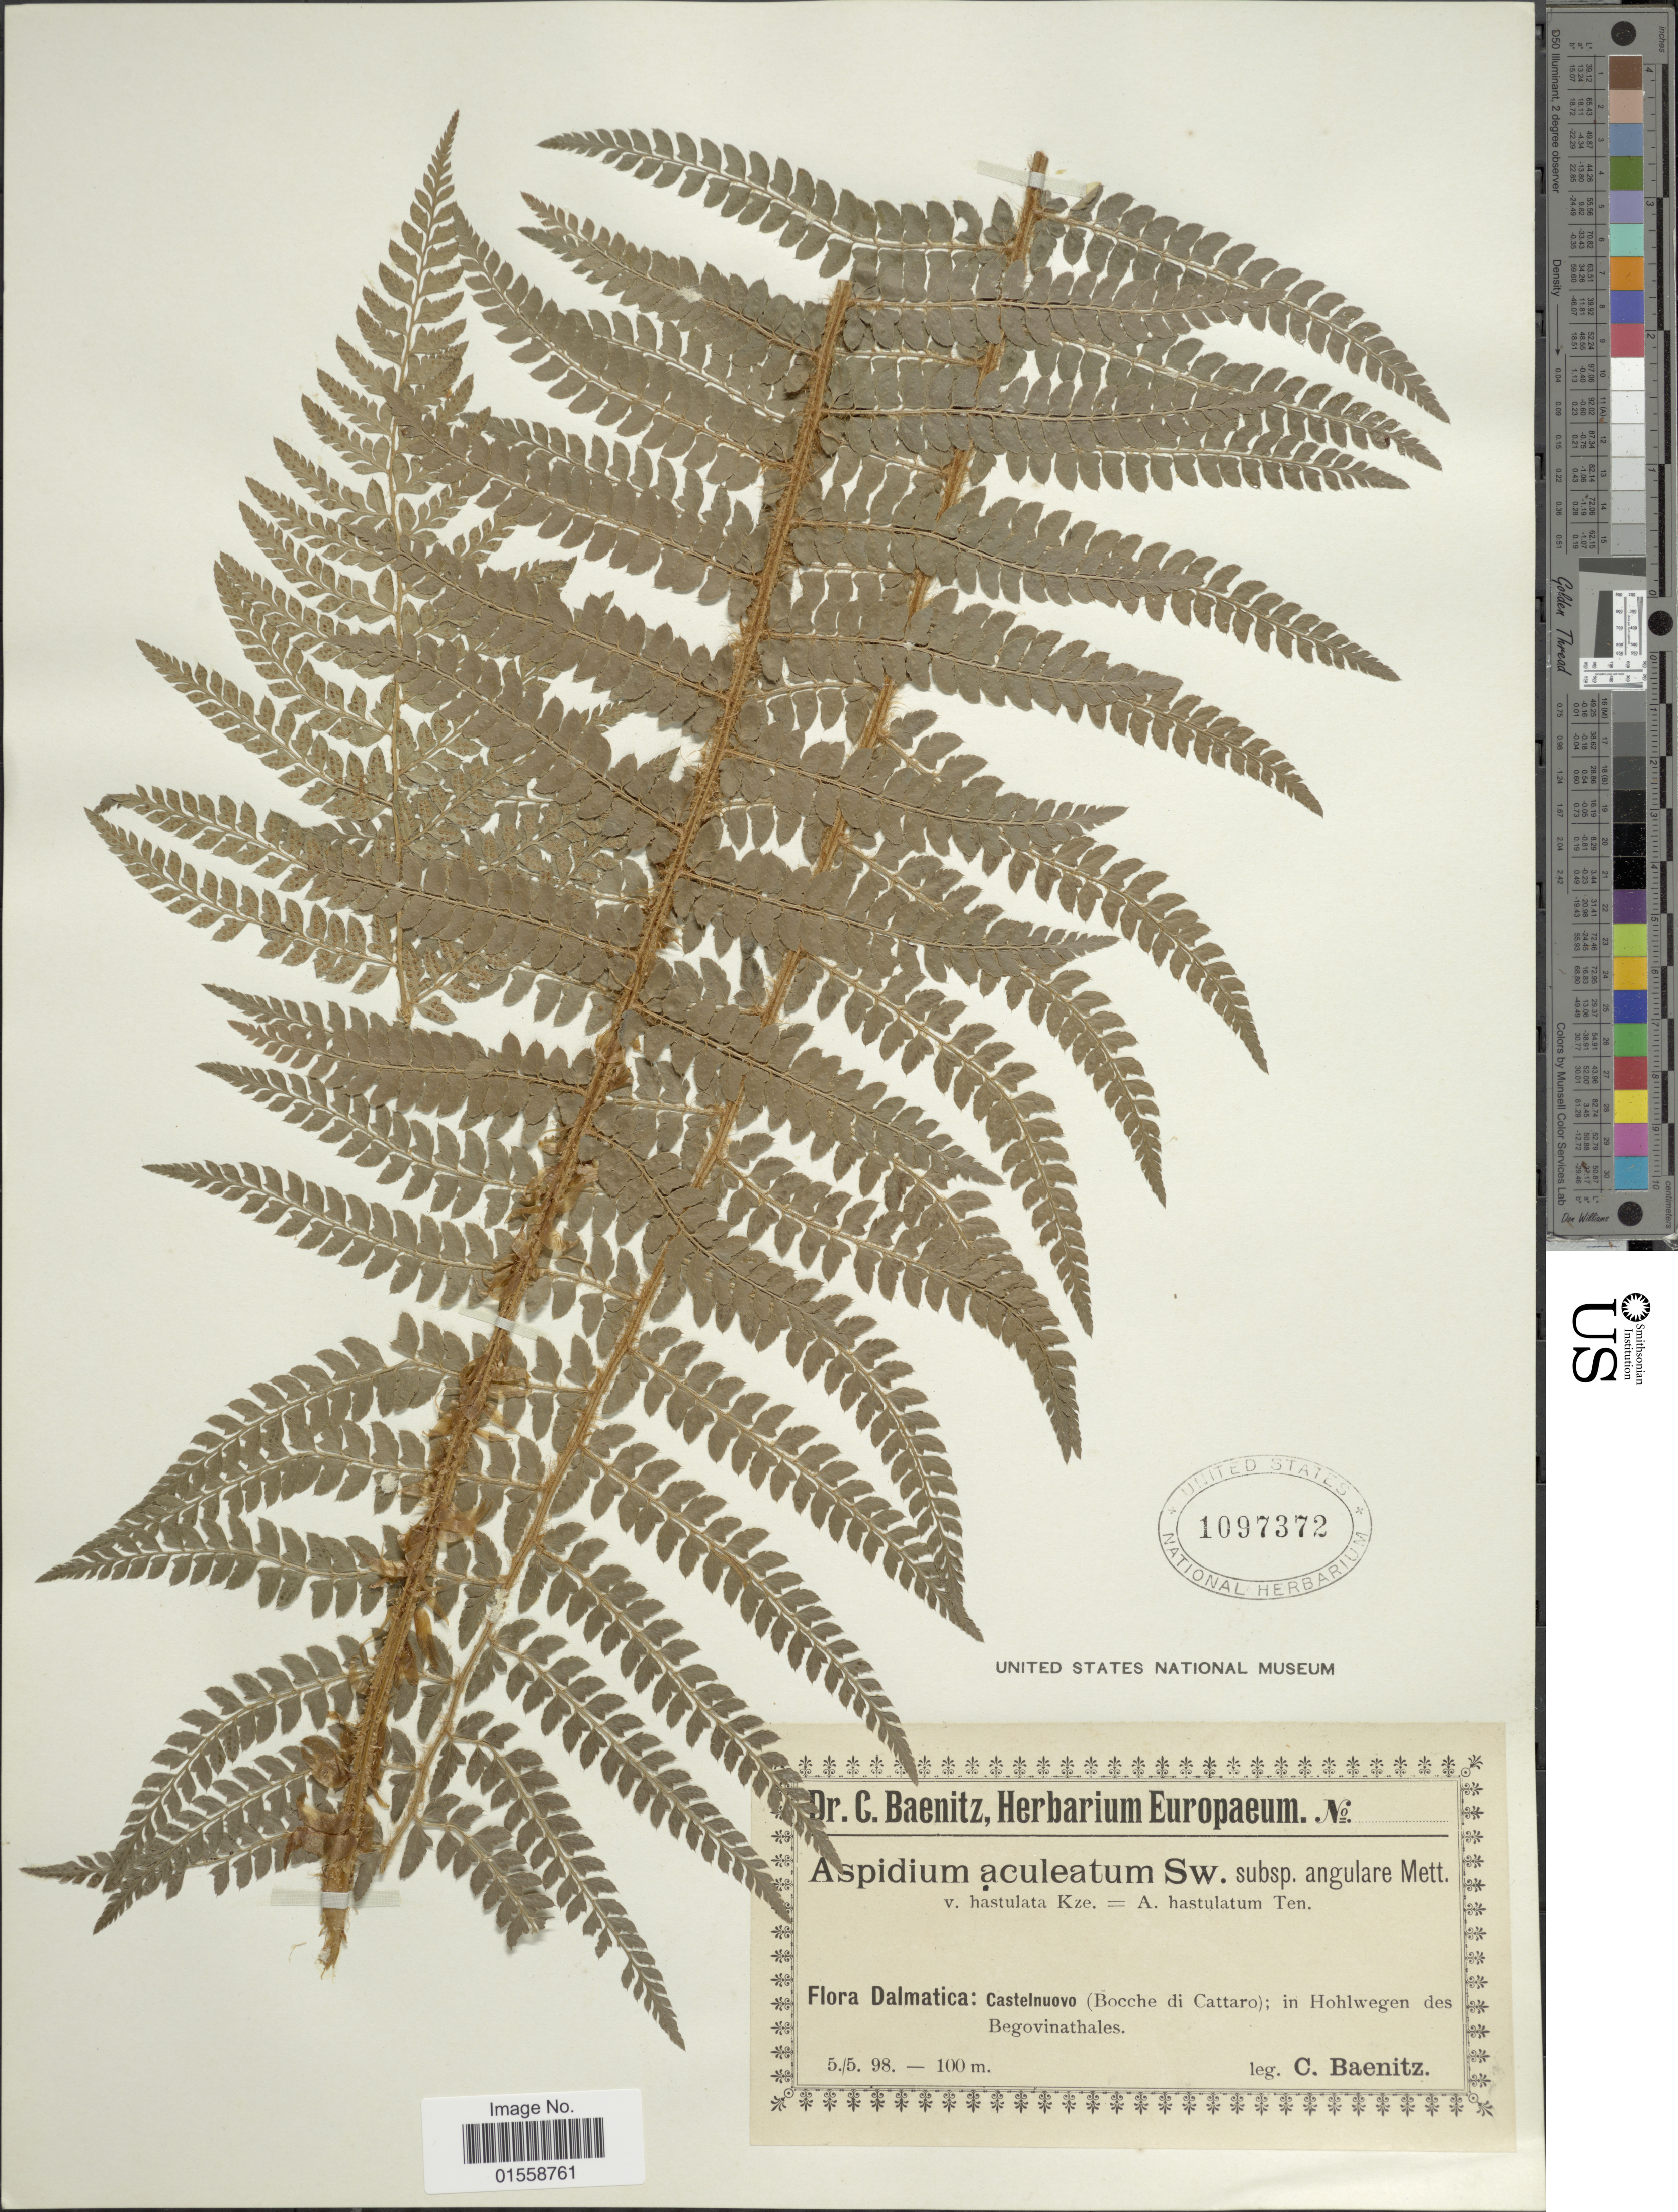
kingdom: Plantae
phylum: Tracheophyta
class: Polypodiopsida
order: Polypodiales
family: Dryopteridaceae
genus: Polystichum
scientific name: Polystichum setiferum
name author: (Forssk.) Moore ex Woynar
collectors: C. G. Baenitz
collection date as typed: Transcribed d/m/y: 5/5/98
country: Montenegro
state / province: Herceg-Novi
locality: Dalmatica: Herceg Novi (Castelnuovo) Bay of Kotor (Bocche di Cattaro); in Hohlwegen des Begovinathales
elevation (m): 100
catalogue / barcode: US 1097372